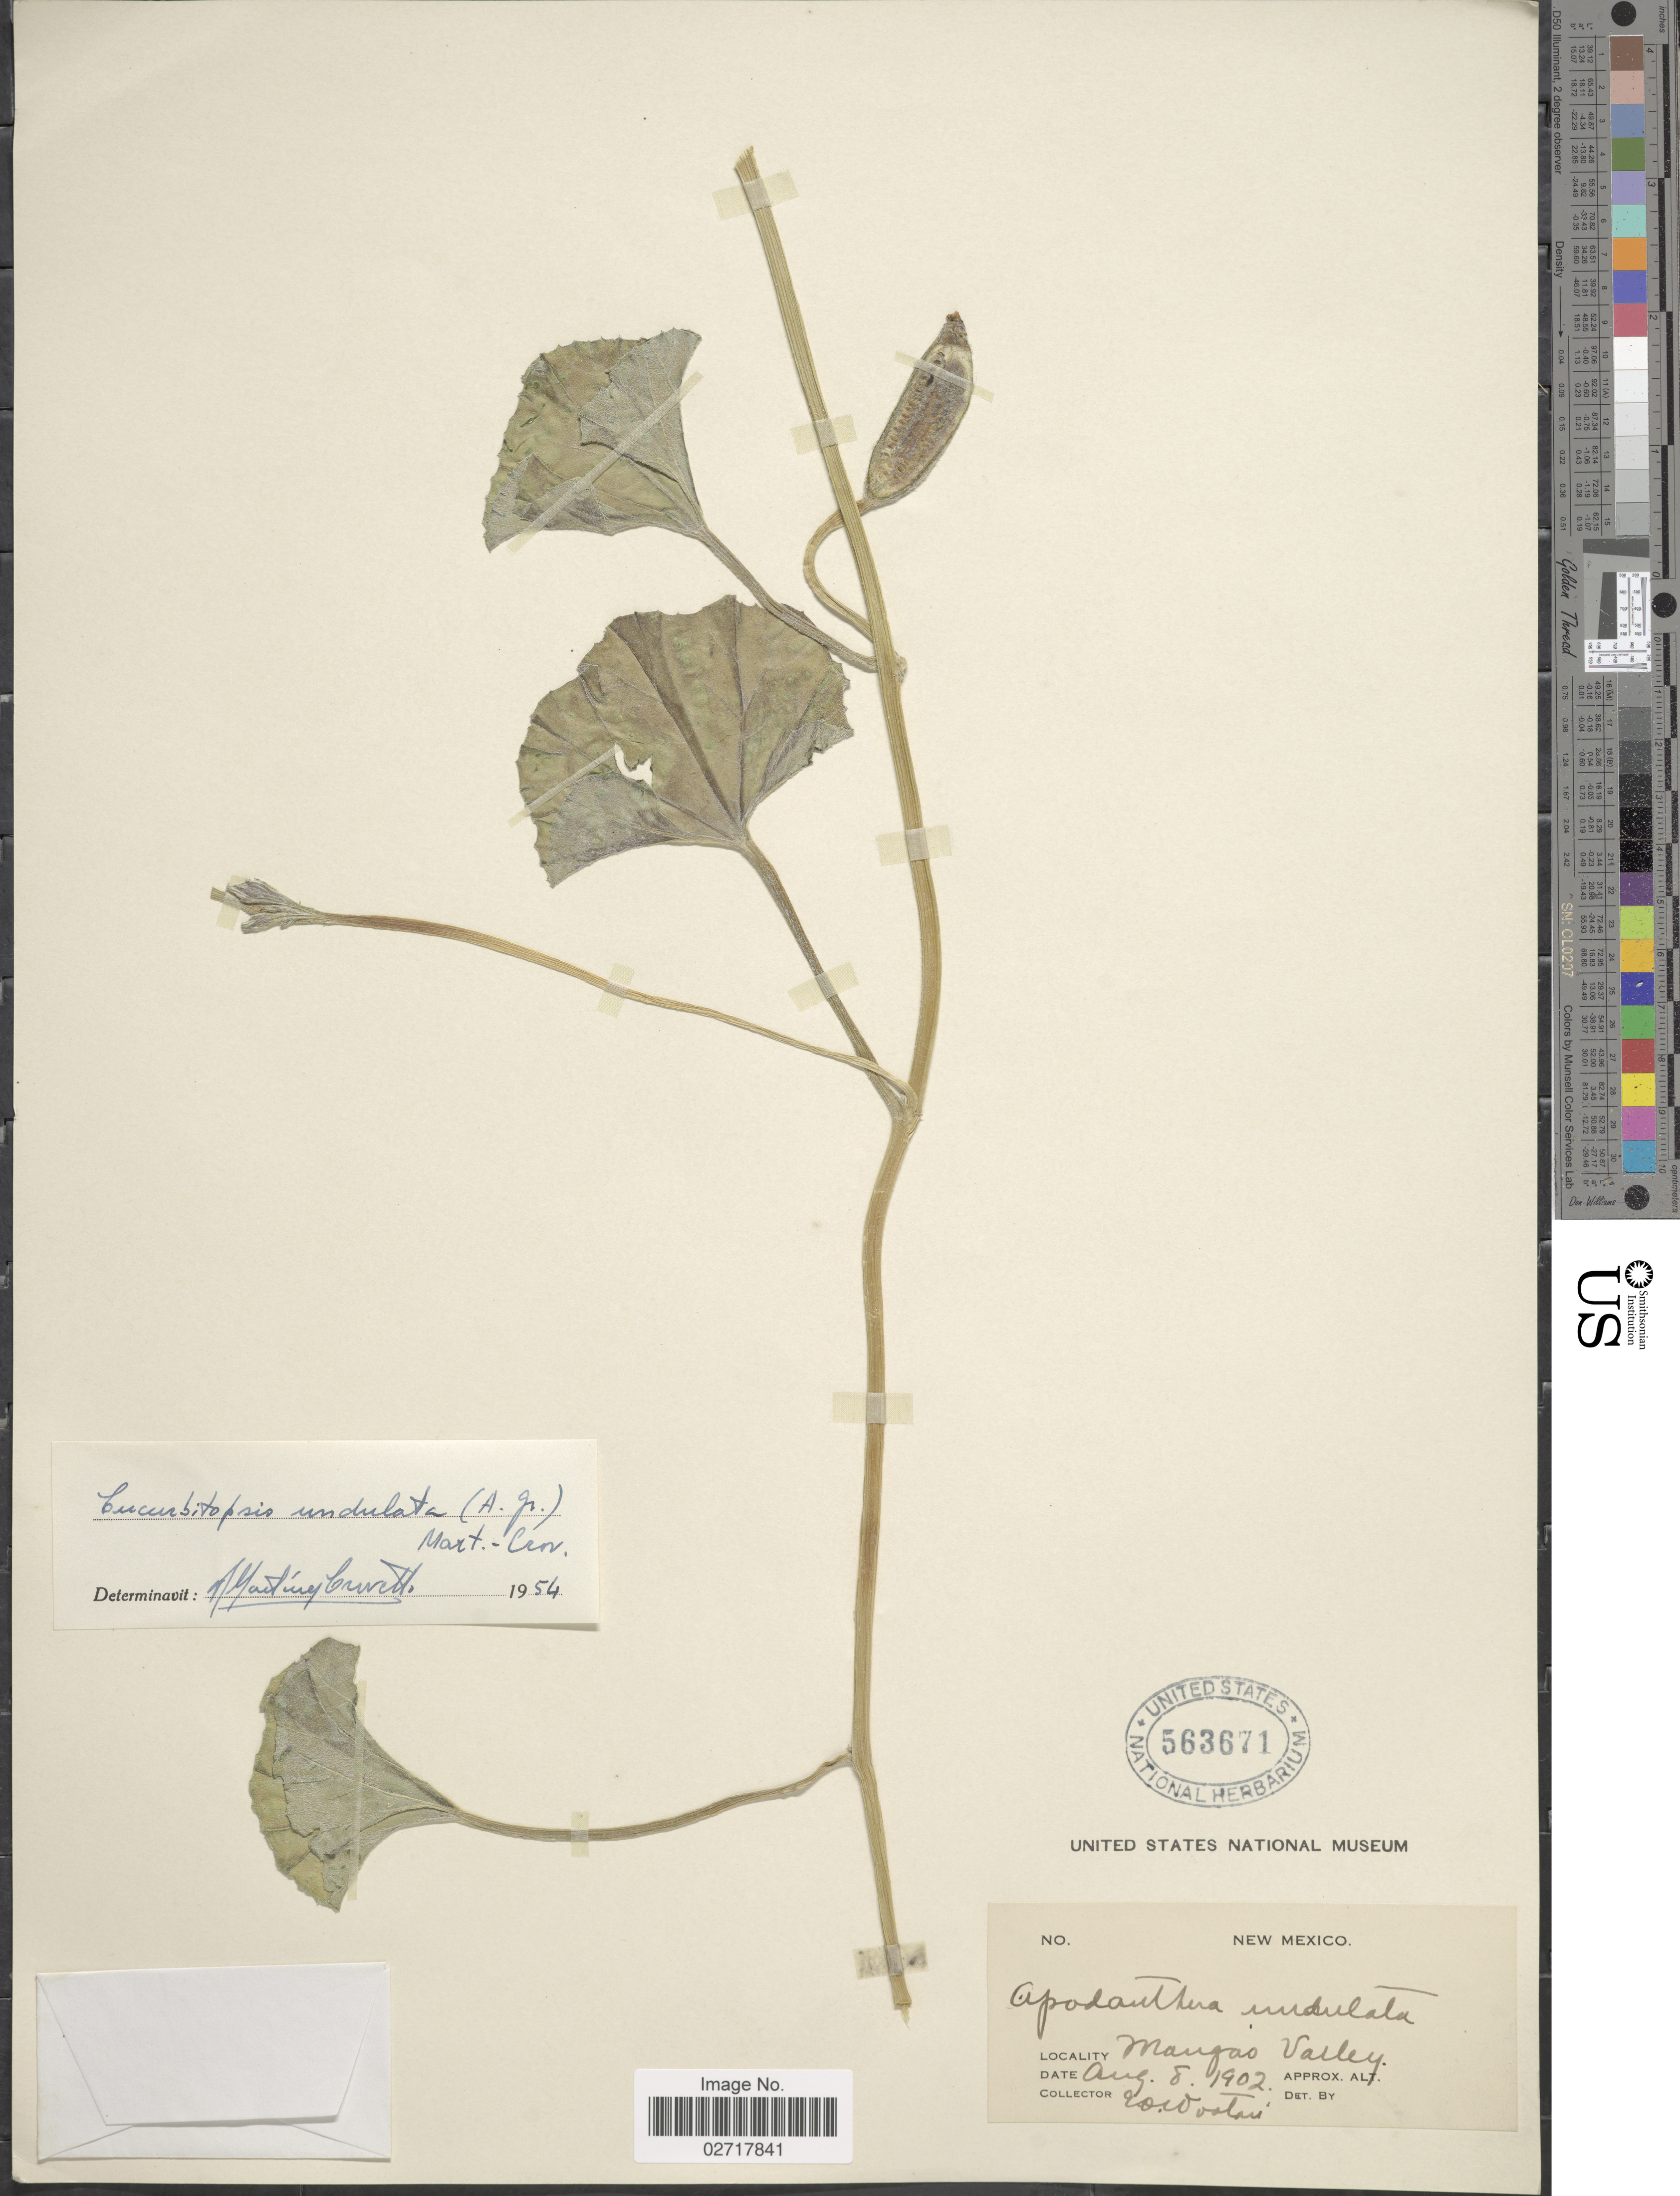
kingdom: Plantae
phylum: Tracheophyta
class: Magnoliopsida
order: Cucurbitales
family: Cucurbitaceae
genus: Apodanthera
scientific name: Apodanthera undulata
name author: A. Gray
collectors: E. O. Wooton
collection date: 1902-08-08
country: United States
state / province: New Mexico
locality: Mangao Valley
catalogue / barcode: US 563671